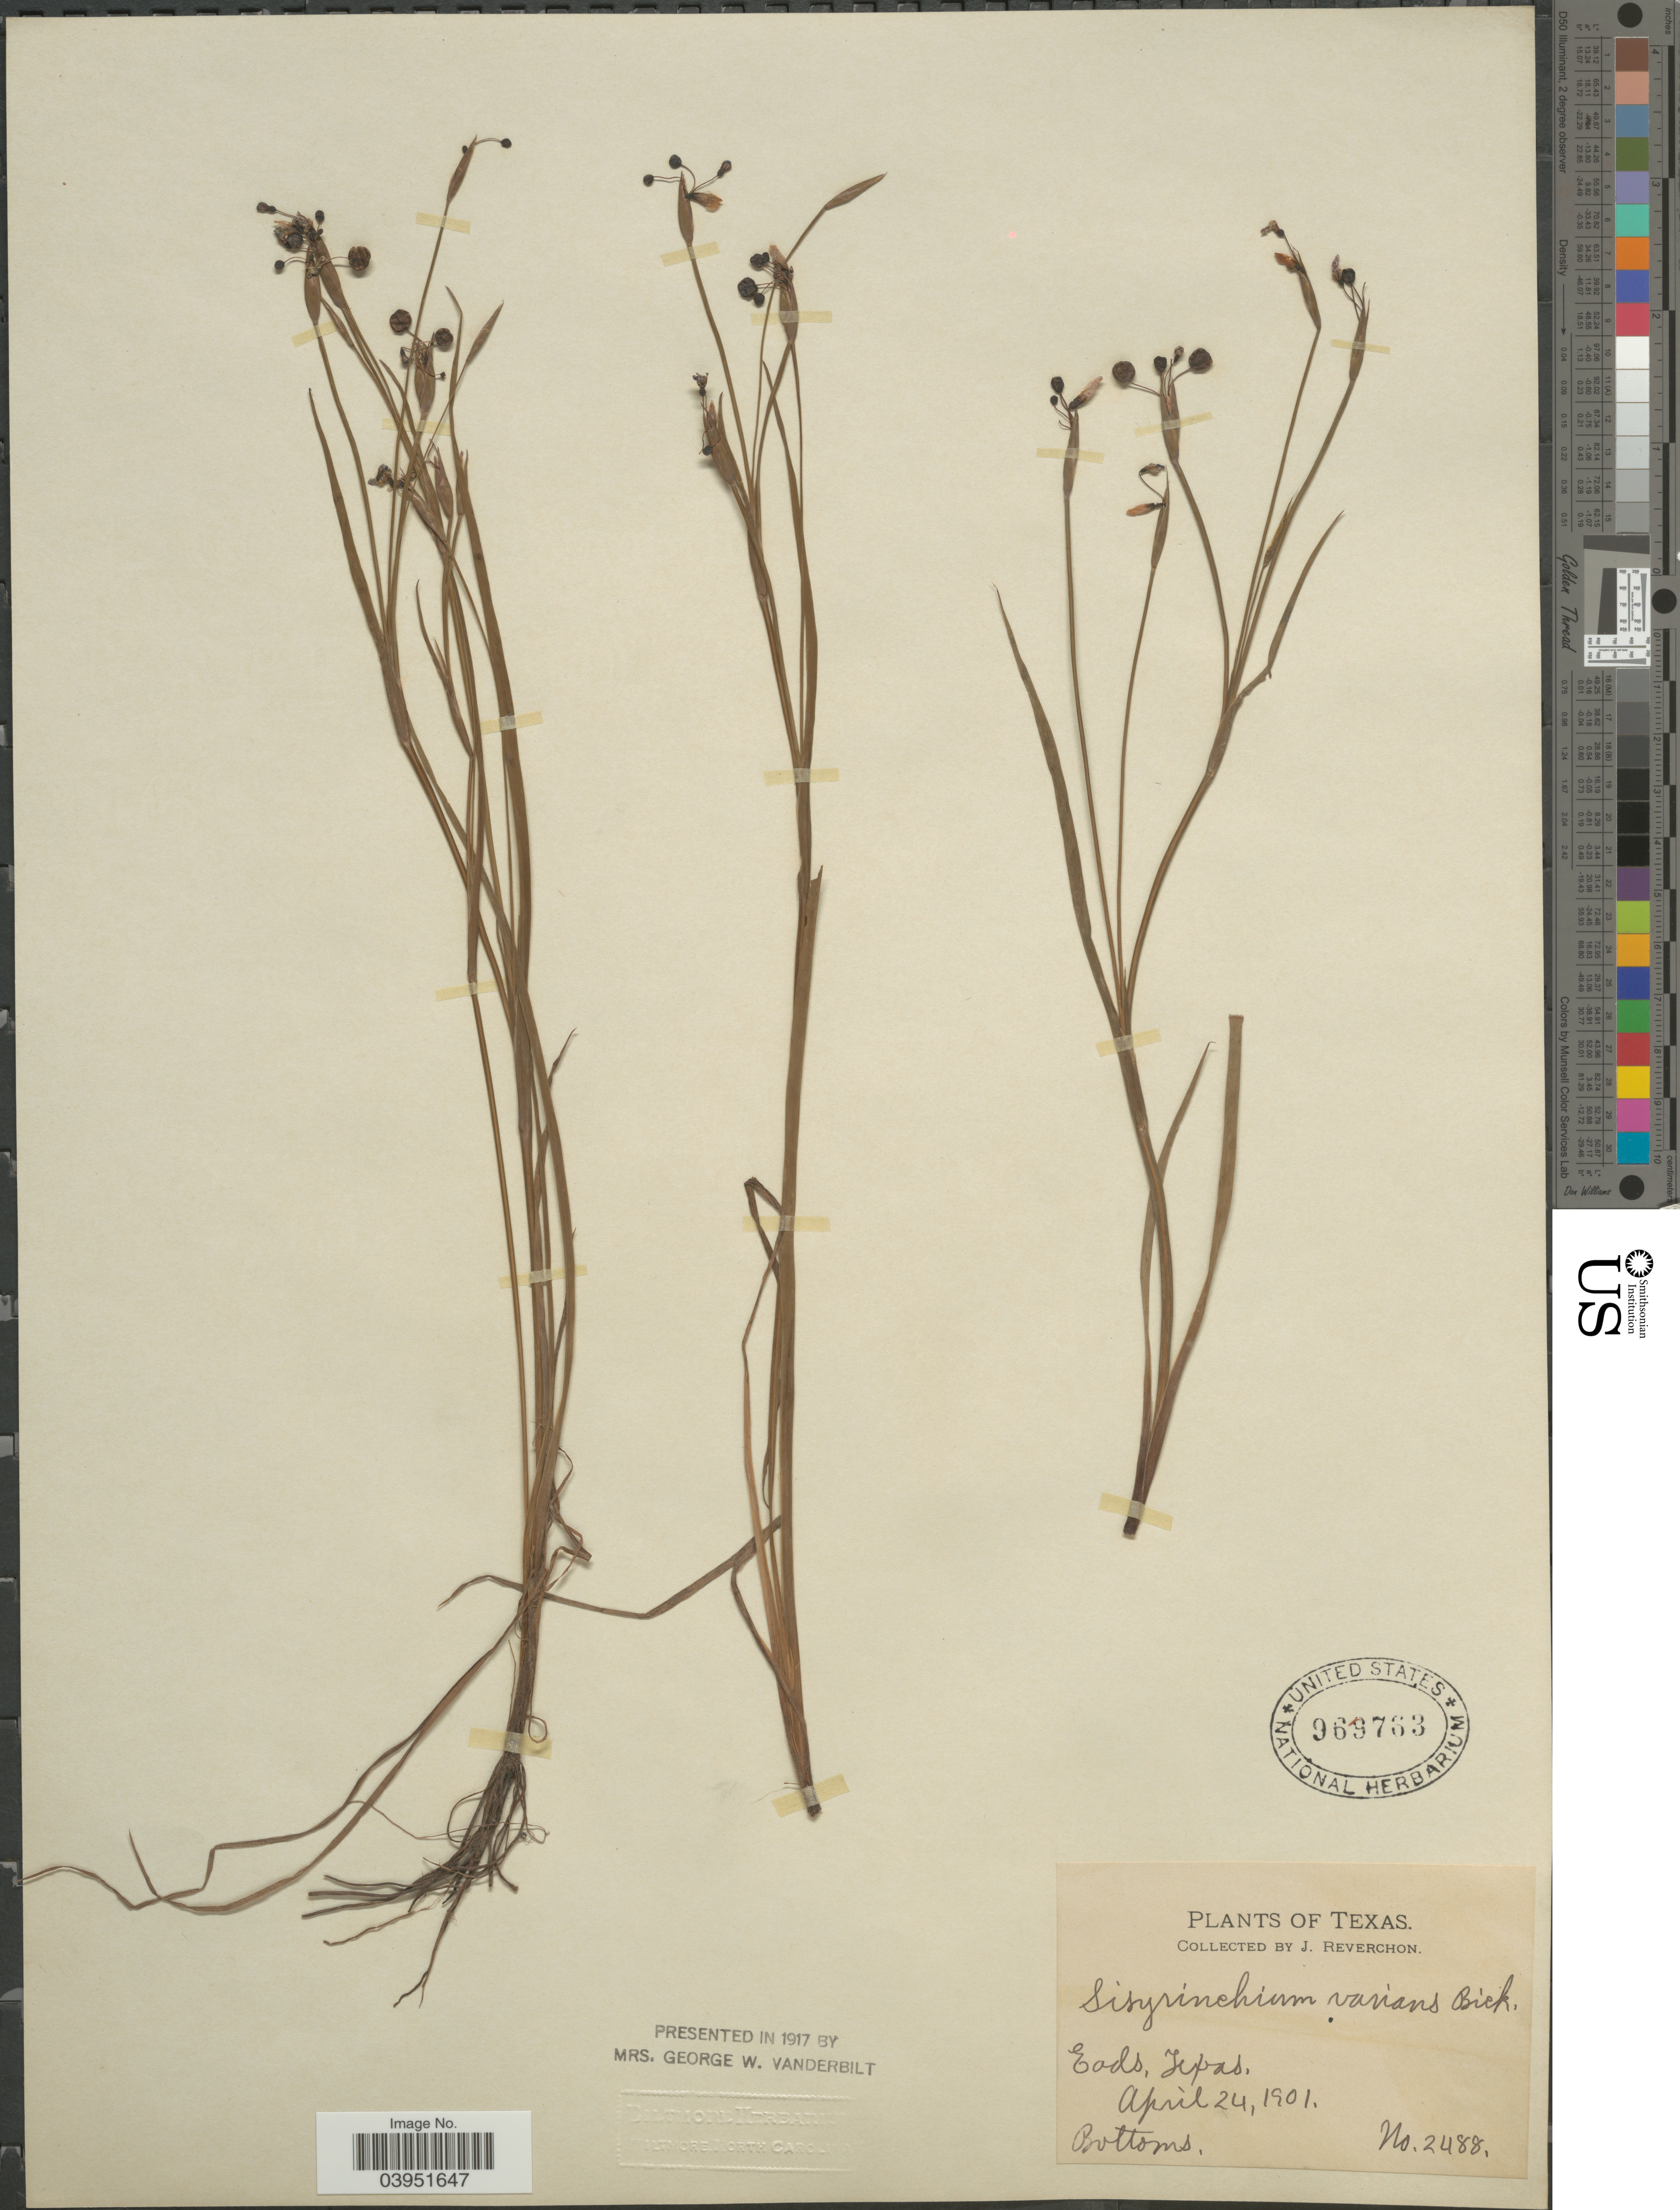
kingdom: Plantae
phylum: Tracheophyta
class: Liliopsida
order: Asparagales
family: Iridaceae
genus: Sisyrinchium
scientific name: Sisyrinchium varians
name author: E.P. Bicknell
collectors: J. Reverchon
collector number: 2488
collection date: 1901-04-24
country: United States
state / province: Texas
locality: Eads.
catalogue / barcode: US 969763